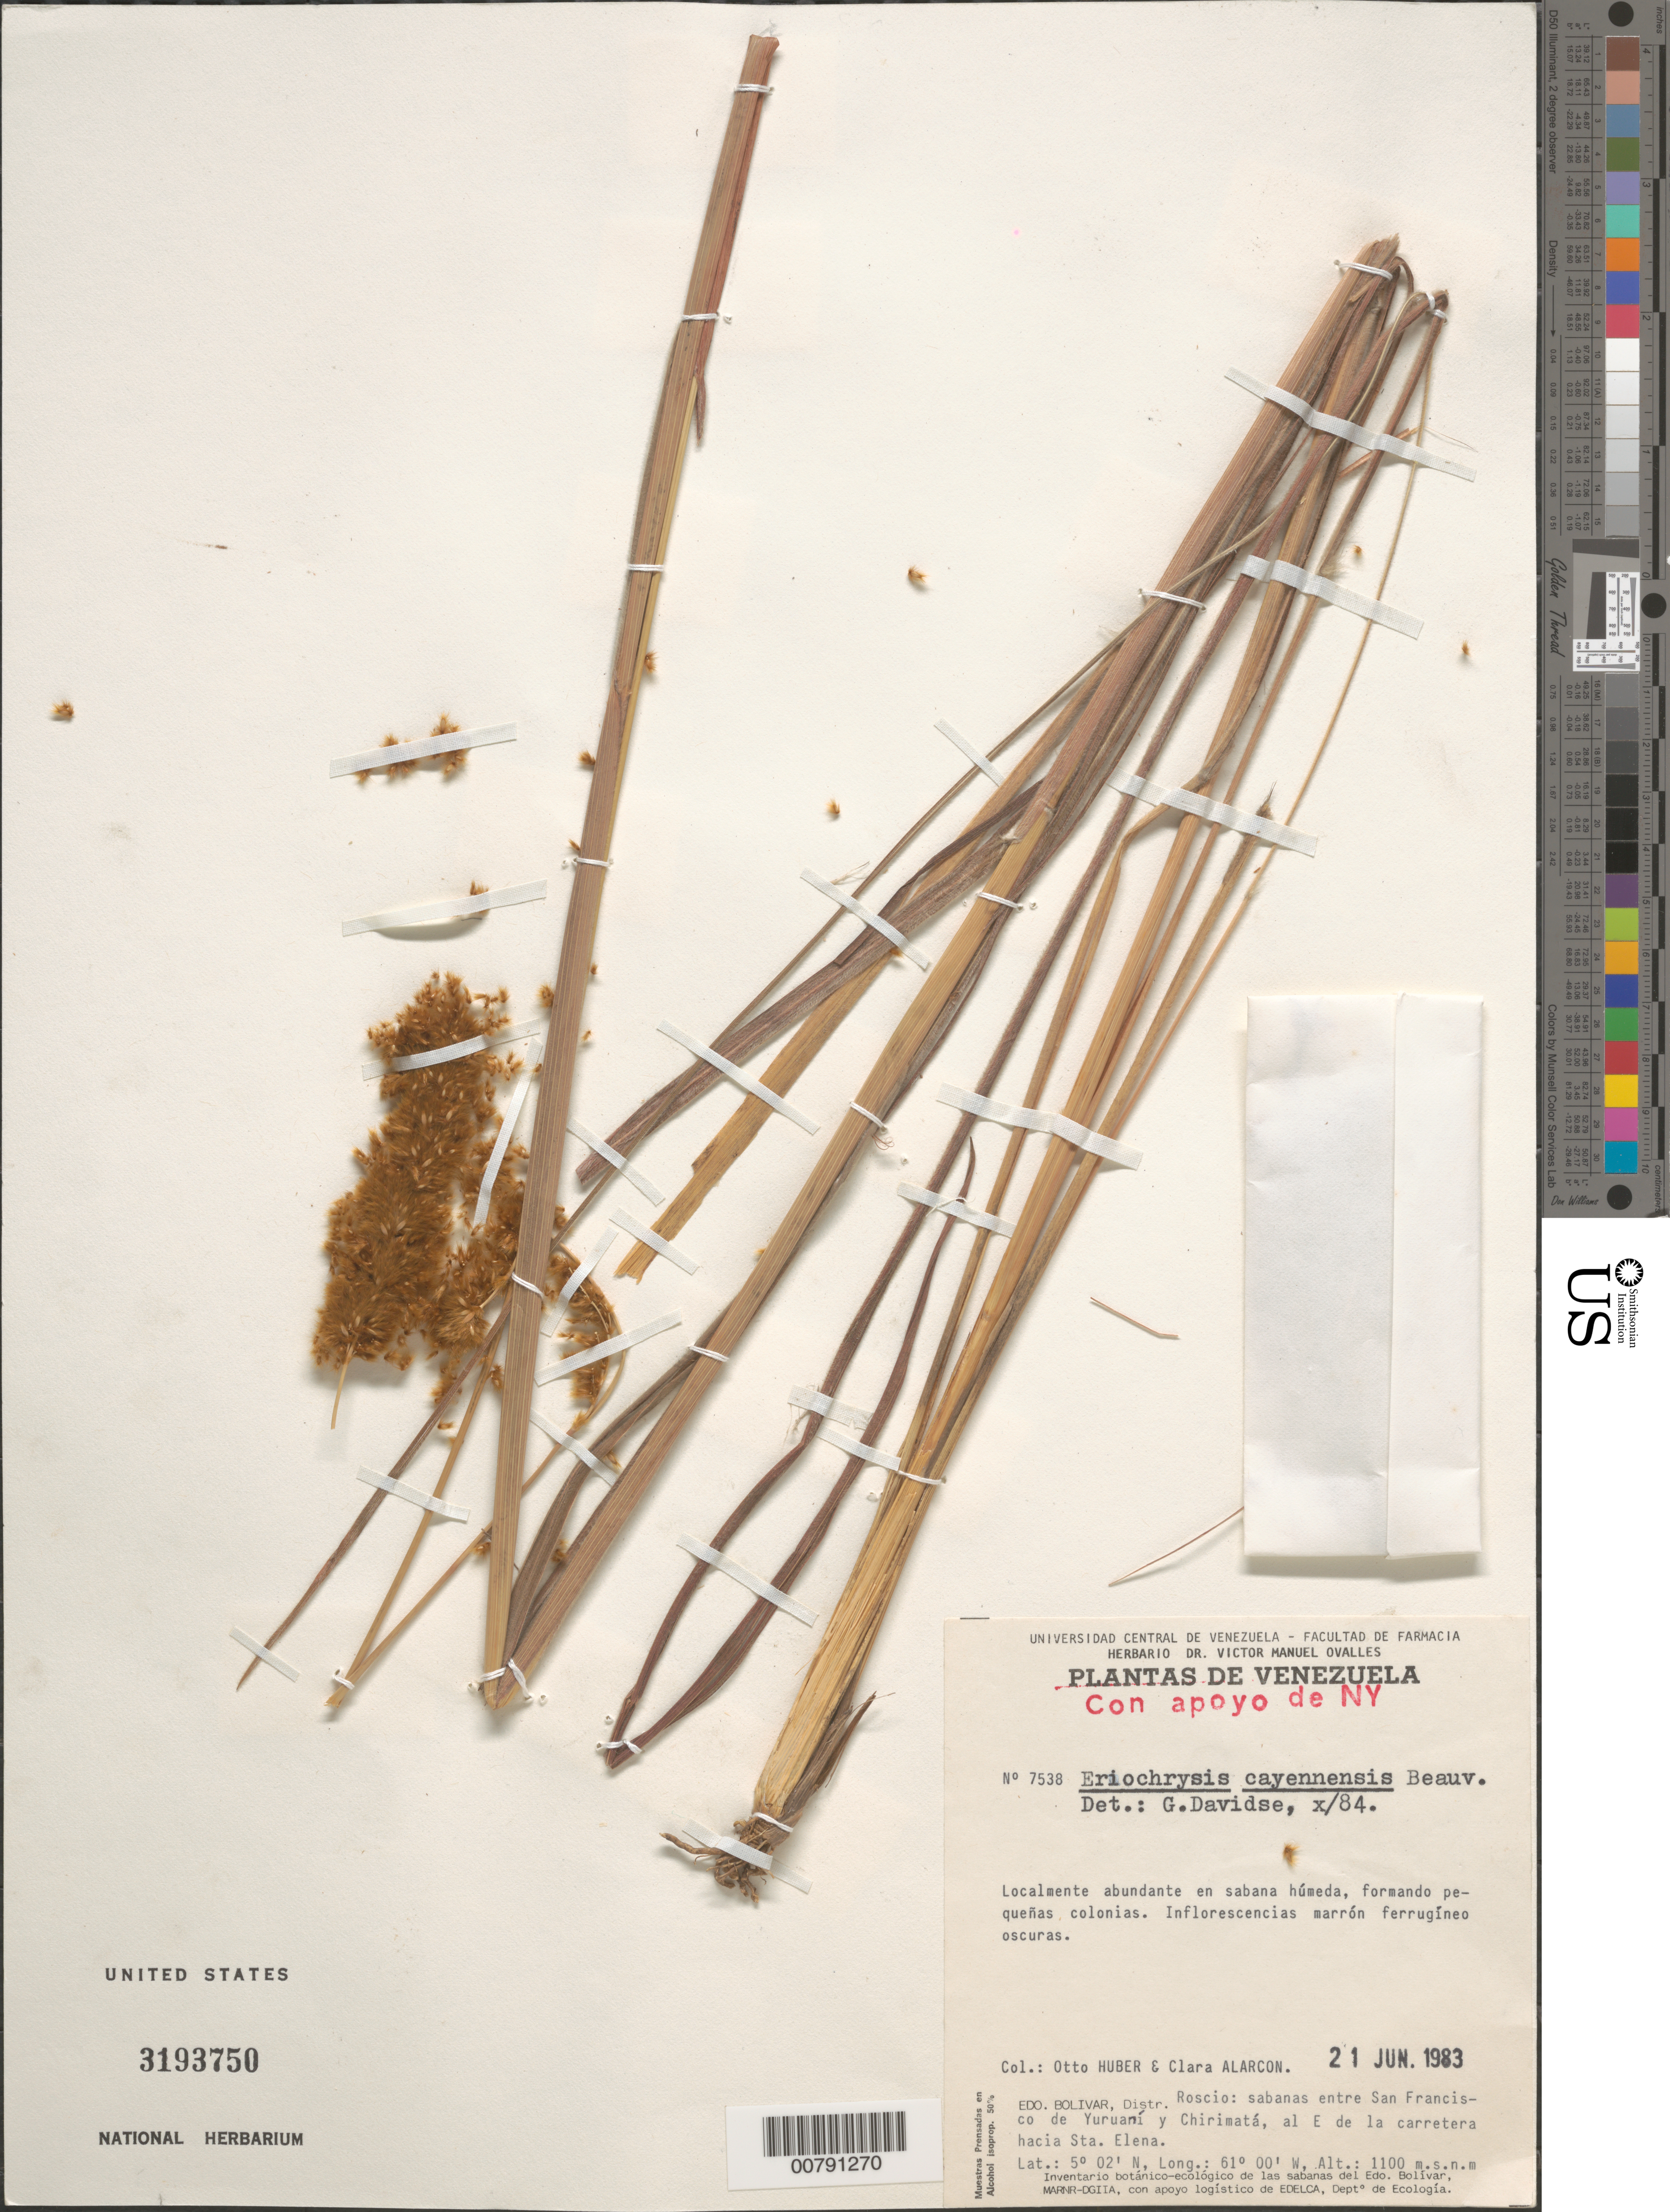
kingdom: Plantae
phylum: Tracheophyta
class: Liliopsida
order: Poales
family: Poaceae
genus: Eriochrysis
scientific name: Eriochrysis cayennensis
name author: P. Beauv.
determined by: Davidse, Gerrit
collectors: O. Huber & C. Alarcon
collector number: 7538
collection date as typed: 21-Jun-83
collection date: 1983-06-21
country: Venezuela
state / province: Bolívar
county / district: Roscio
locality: San Francisco de Yuraní to Chirimatá, E of Sta. Elena road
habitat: Sabana húmeda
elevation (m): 1100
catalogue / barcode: US 3193750